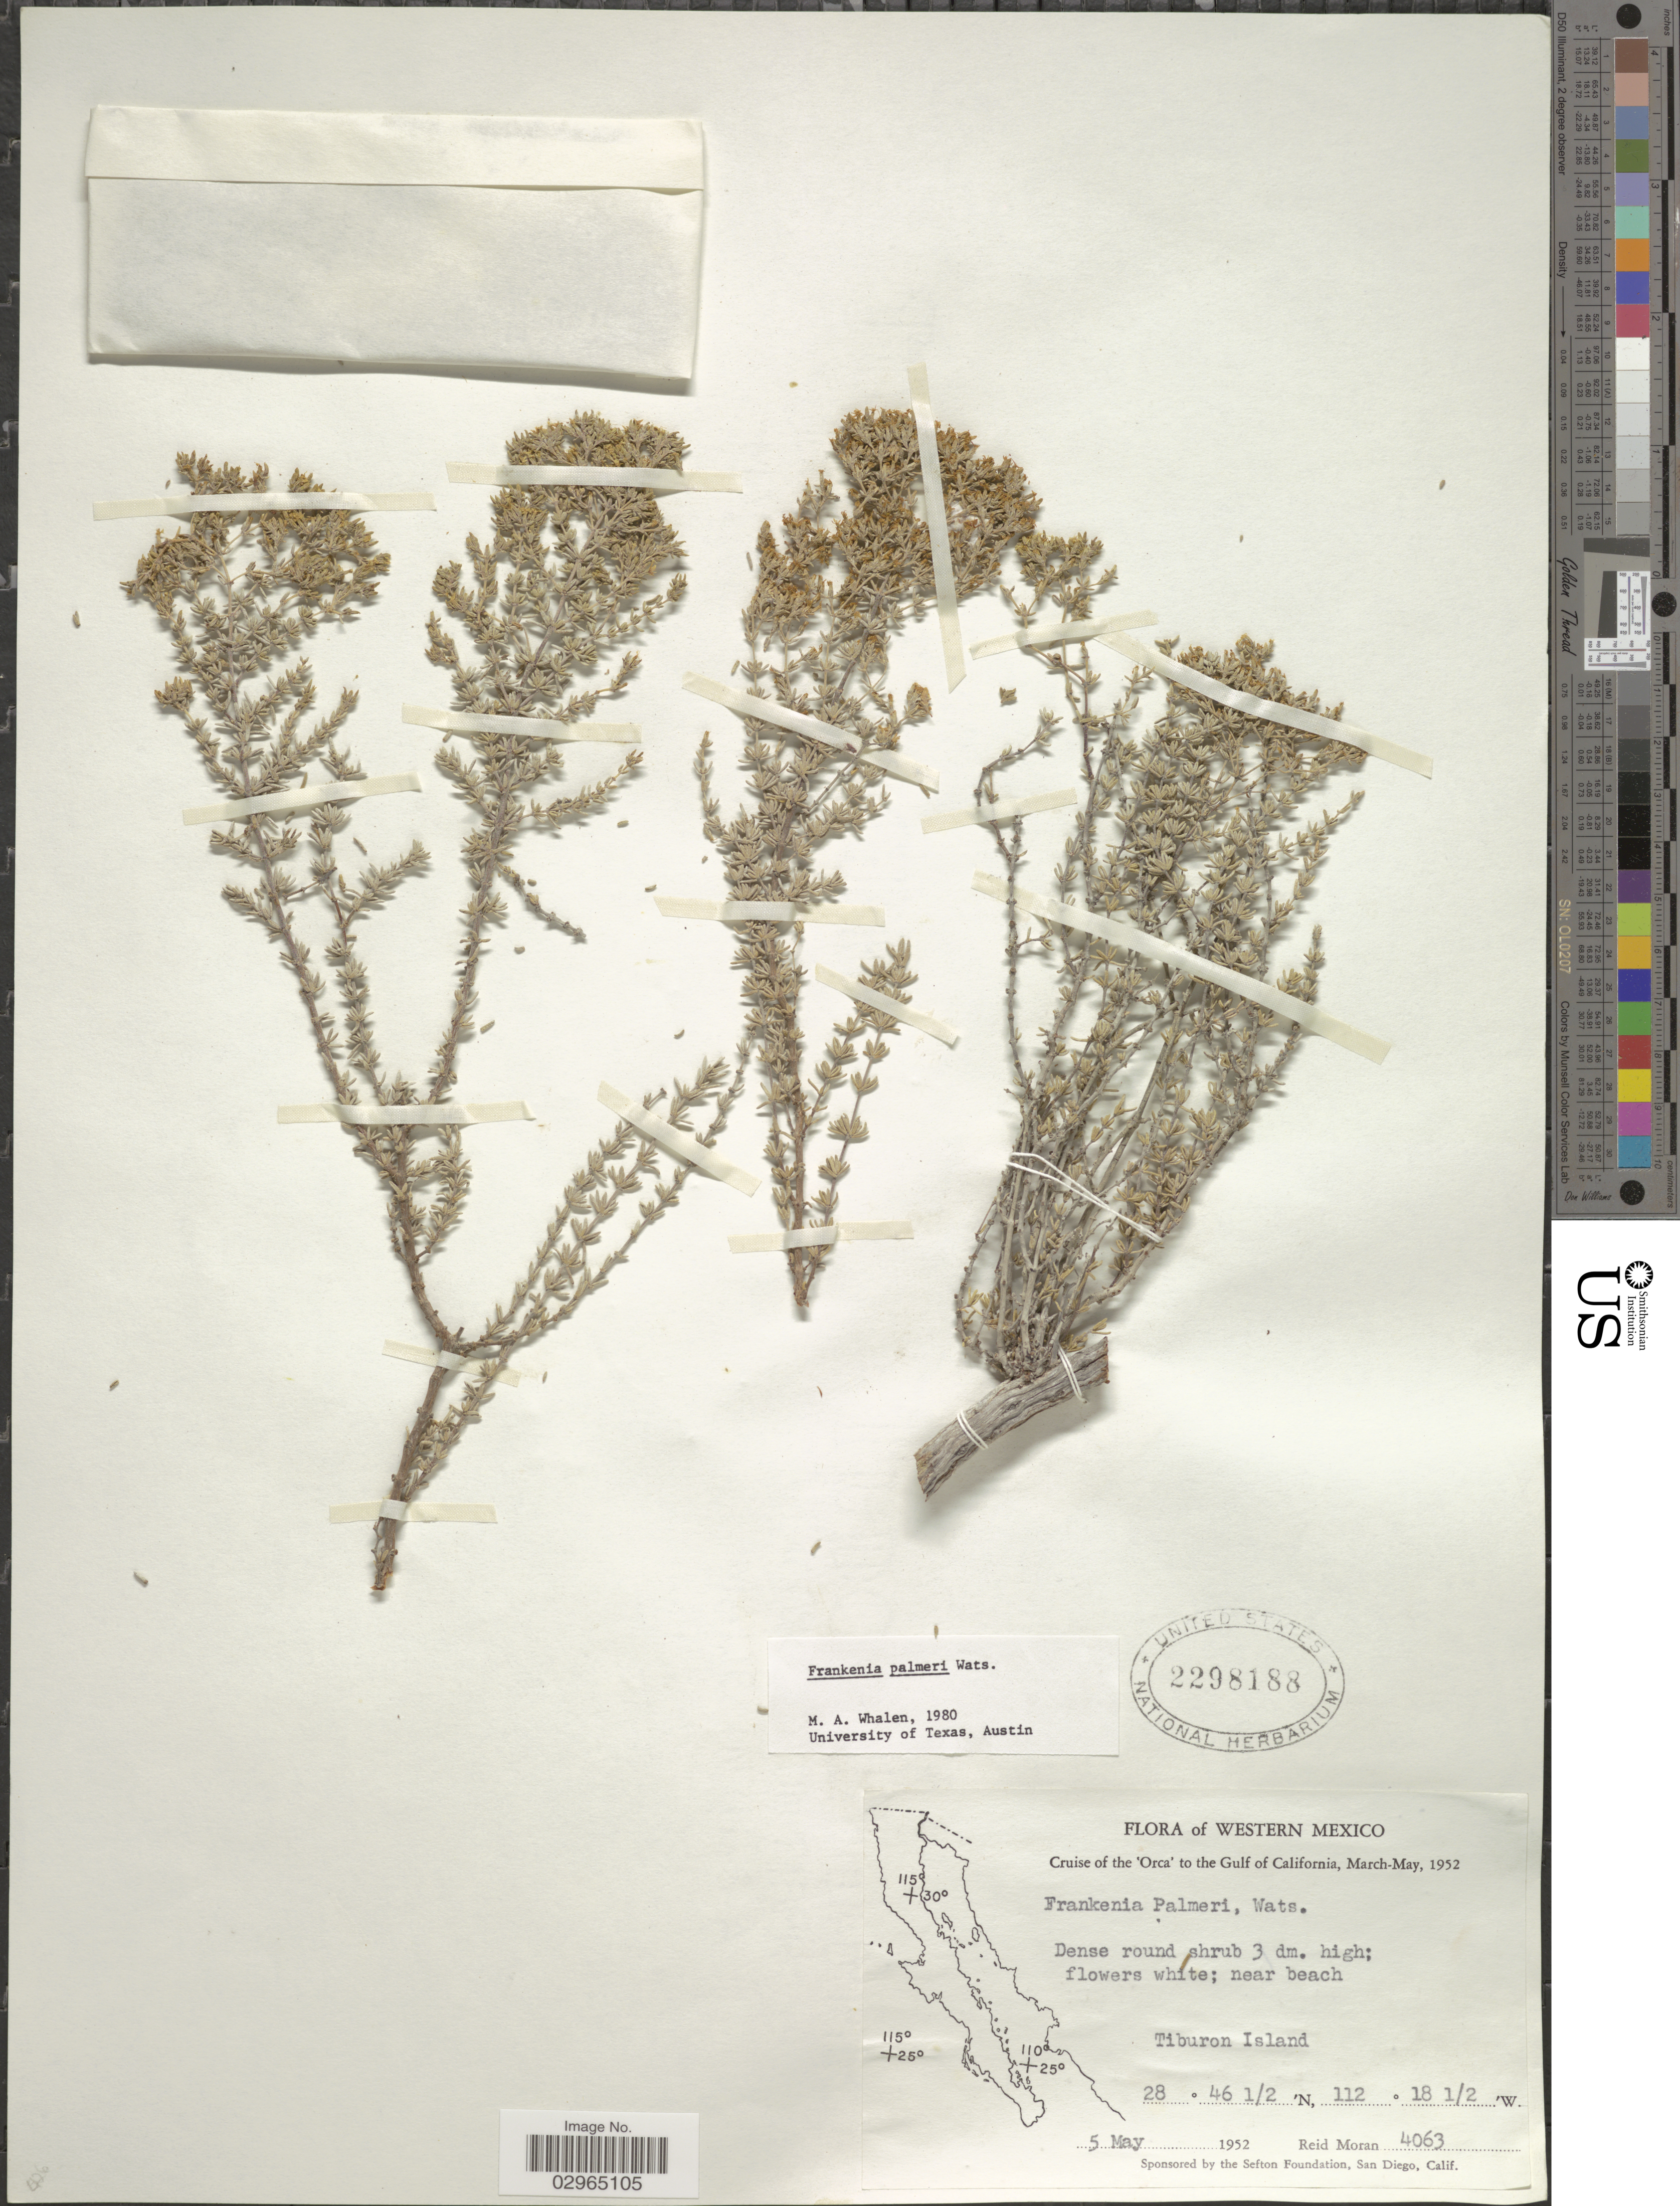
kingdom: Plantae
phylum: Tracheophyta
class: Magnoliopsida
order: Caryophyllales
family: Frankeniaceae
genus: Frankenia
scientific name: Frankenia palmeri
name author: S. Watson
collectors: R. Moran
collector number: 4063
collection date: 1952-05-05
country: Mexico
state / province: Sonora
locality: Western Mexico. Cruis of the 'Orca' to the Gulf of California. Tiburon Island.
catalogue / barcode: US 2298188